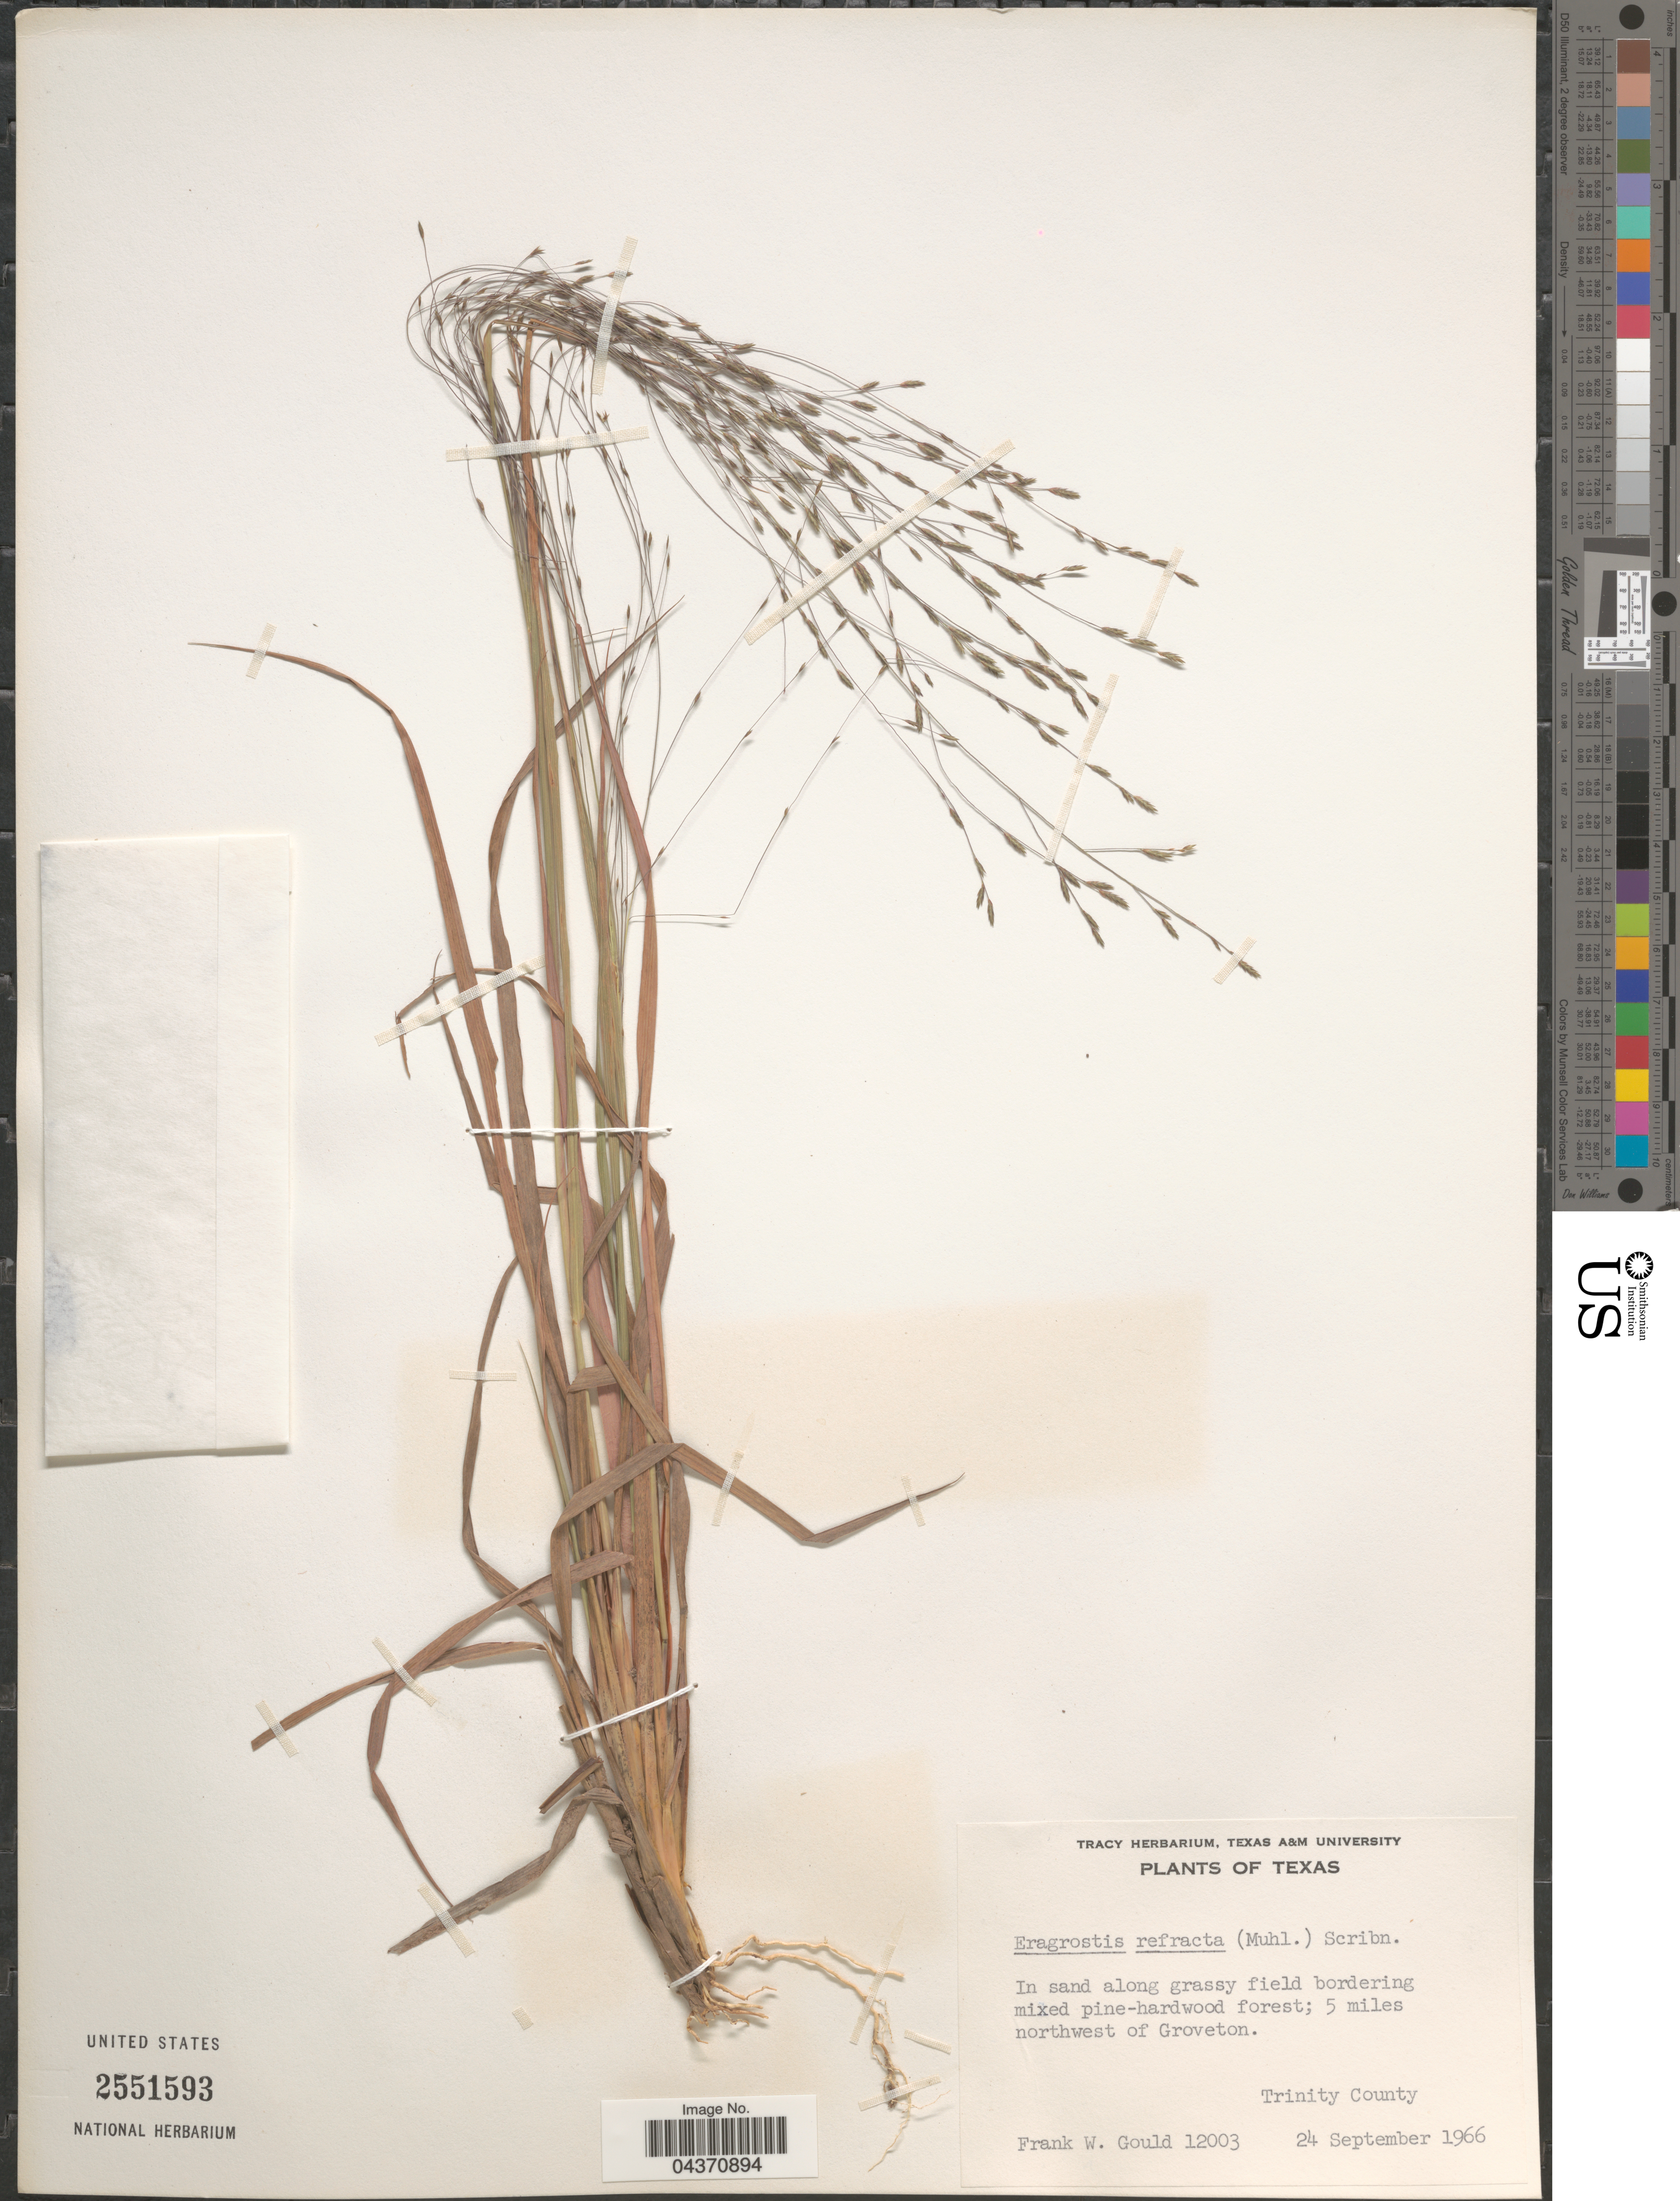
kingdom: Plantae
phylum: Tracheophyta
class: Liliopsida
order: Poales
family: Poaceae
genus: Eragrostis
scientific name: Eragrostis refracta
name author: (Muhl.) Scribn.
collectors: F. W. Gould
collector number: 12003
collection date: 1966-09-24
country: United States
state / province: Texas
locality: In sand along grassy field bordering mixed pine-hardwood forest; 5 miles northwest of Groveton. Trinity County.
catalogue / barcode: US 2551593